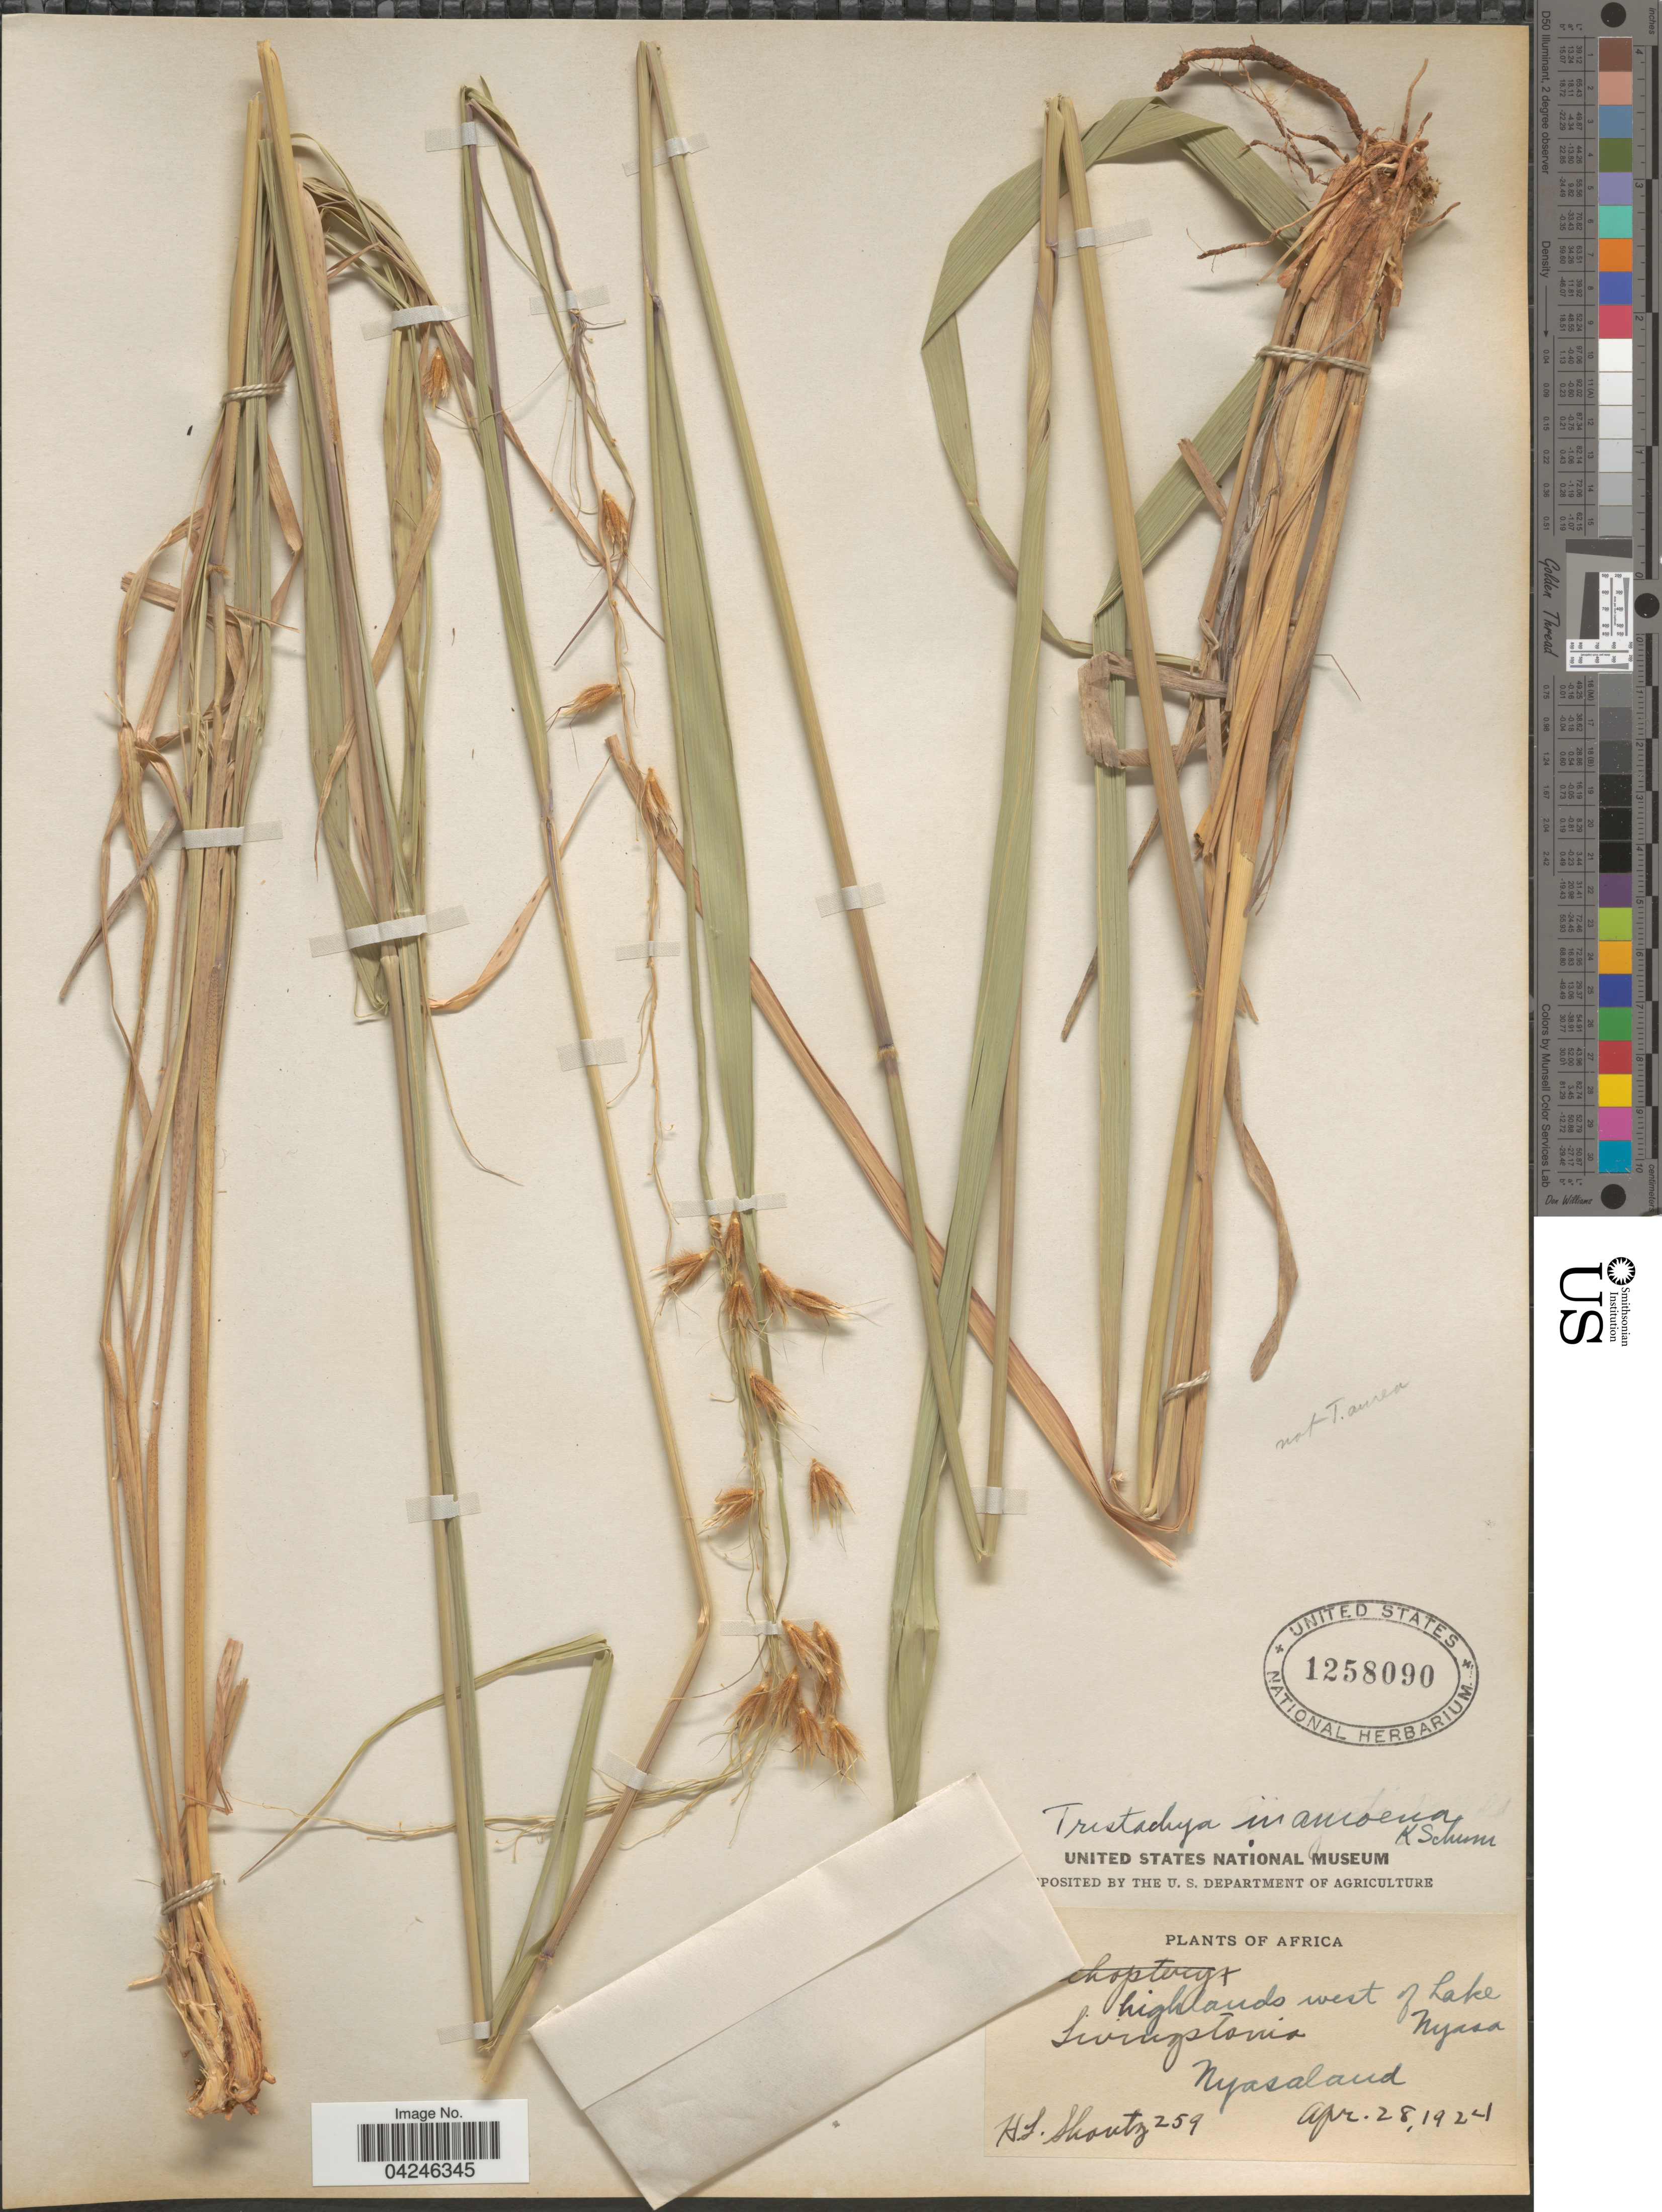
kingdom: Plantae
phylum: Tracheophyta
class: Liliopsida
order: Poales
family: Poaceae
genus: Zonotriche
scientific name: Zonotriche inamoena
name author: (K. Schum.) Clayton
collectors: H. Shautz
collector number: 259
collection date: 1924-04-28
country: Malawi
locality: Highlands west of Lake Nyasa. Livingstonia. Nyasaland.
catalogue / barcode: US 1258090